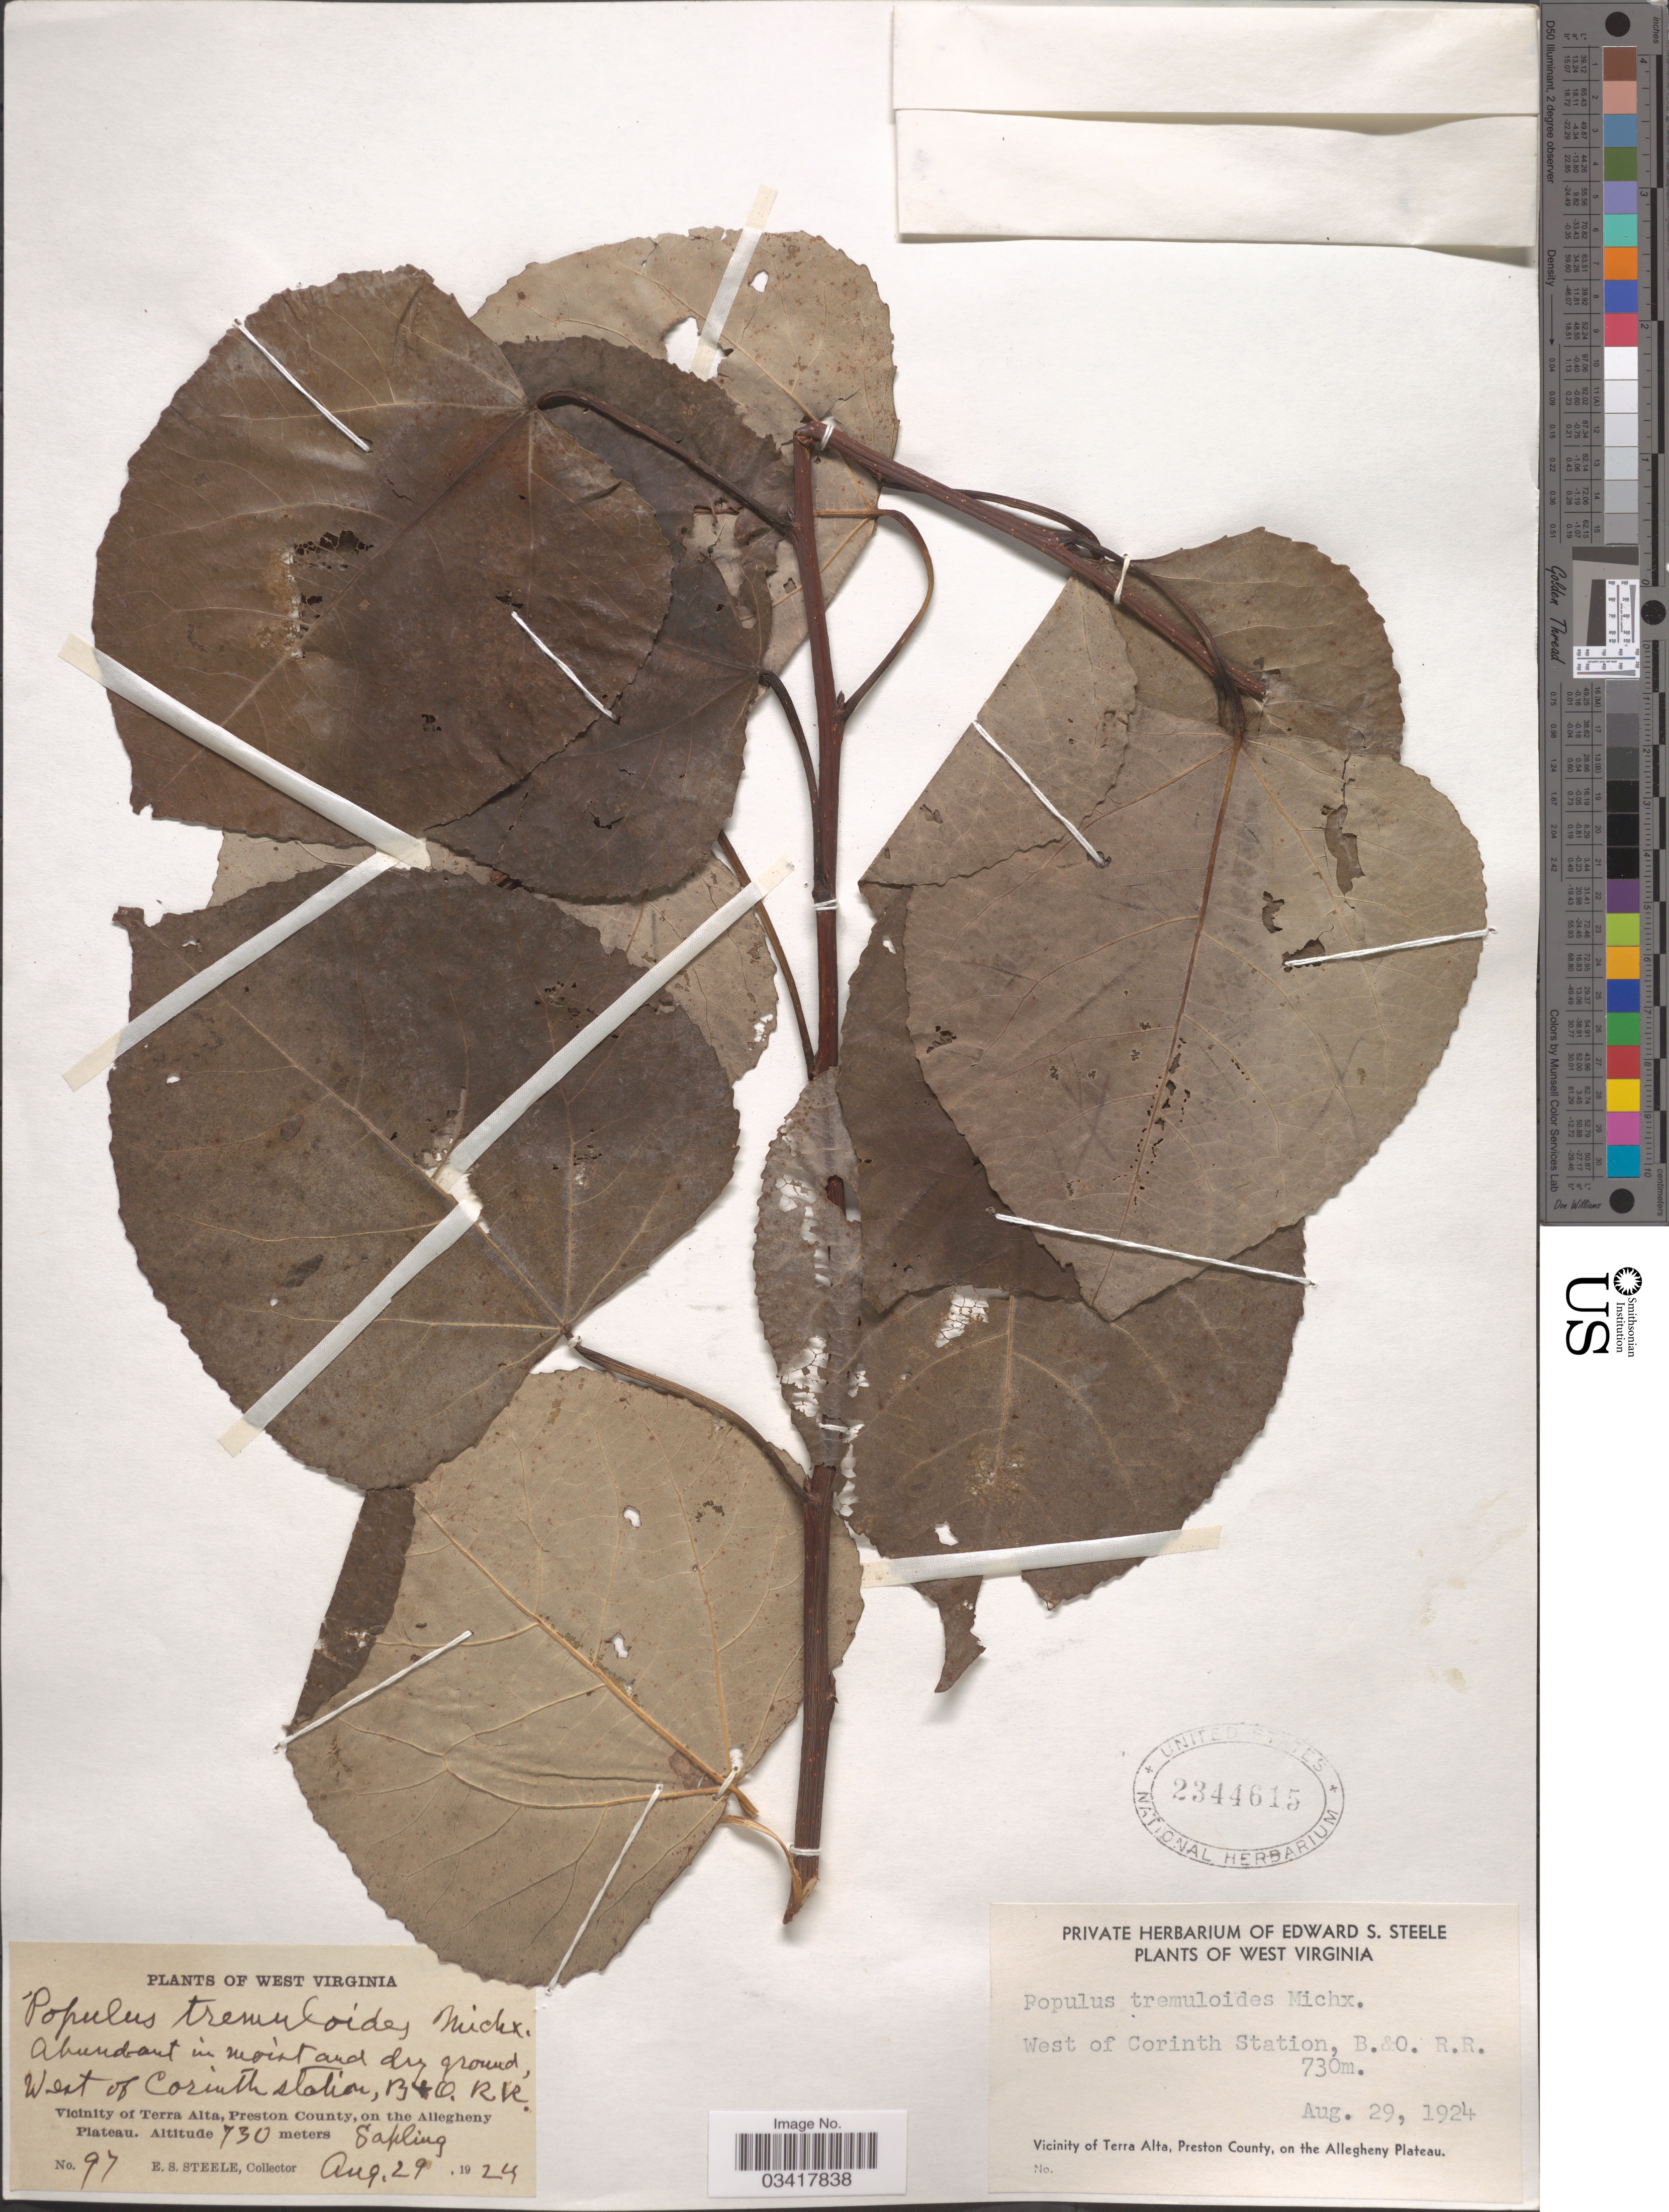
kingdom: Plantae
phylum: Tracheophyta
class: Magnoliopsida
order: Malpighiales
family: Salicaceae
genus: Populus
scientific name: Populus tremuloides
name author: Michx.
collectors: E. Steele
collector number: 97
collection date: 1924-08-29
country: United States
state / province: West Virginia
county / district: Preston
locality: West of Corinth Station, B. & O. R.R. Vicinity of Terra Alta, Preston County, on the Allegheny Plateau.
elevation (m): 730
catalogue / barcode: US 2344615